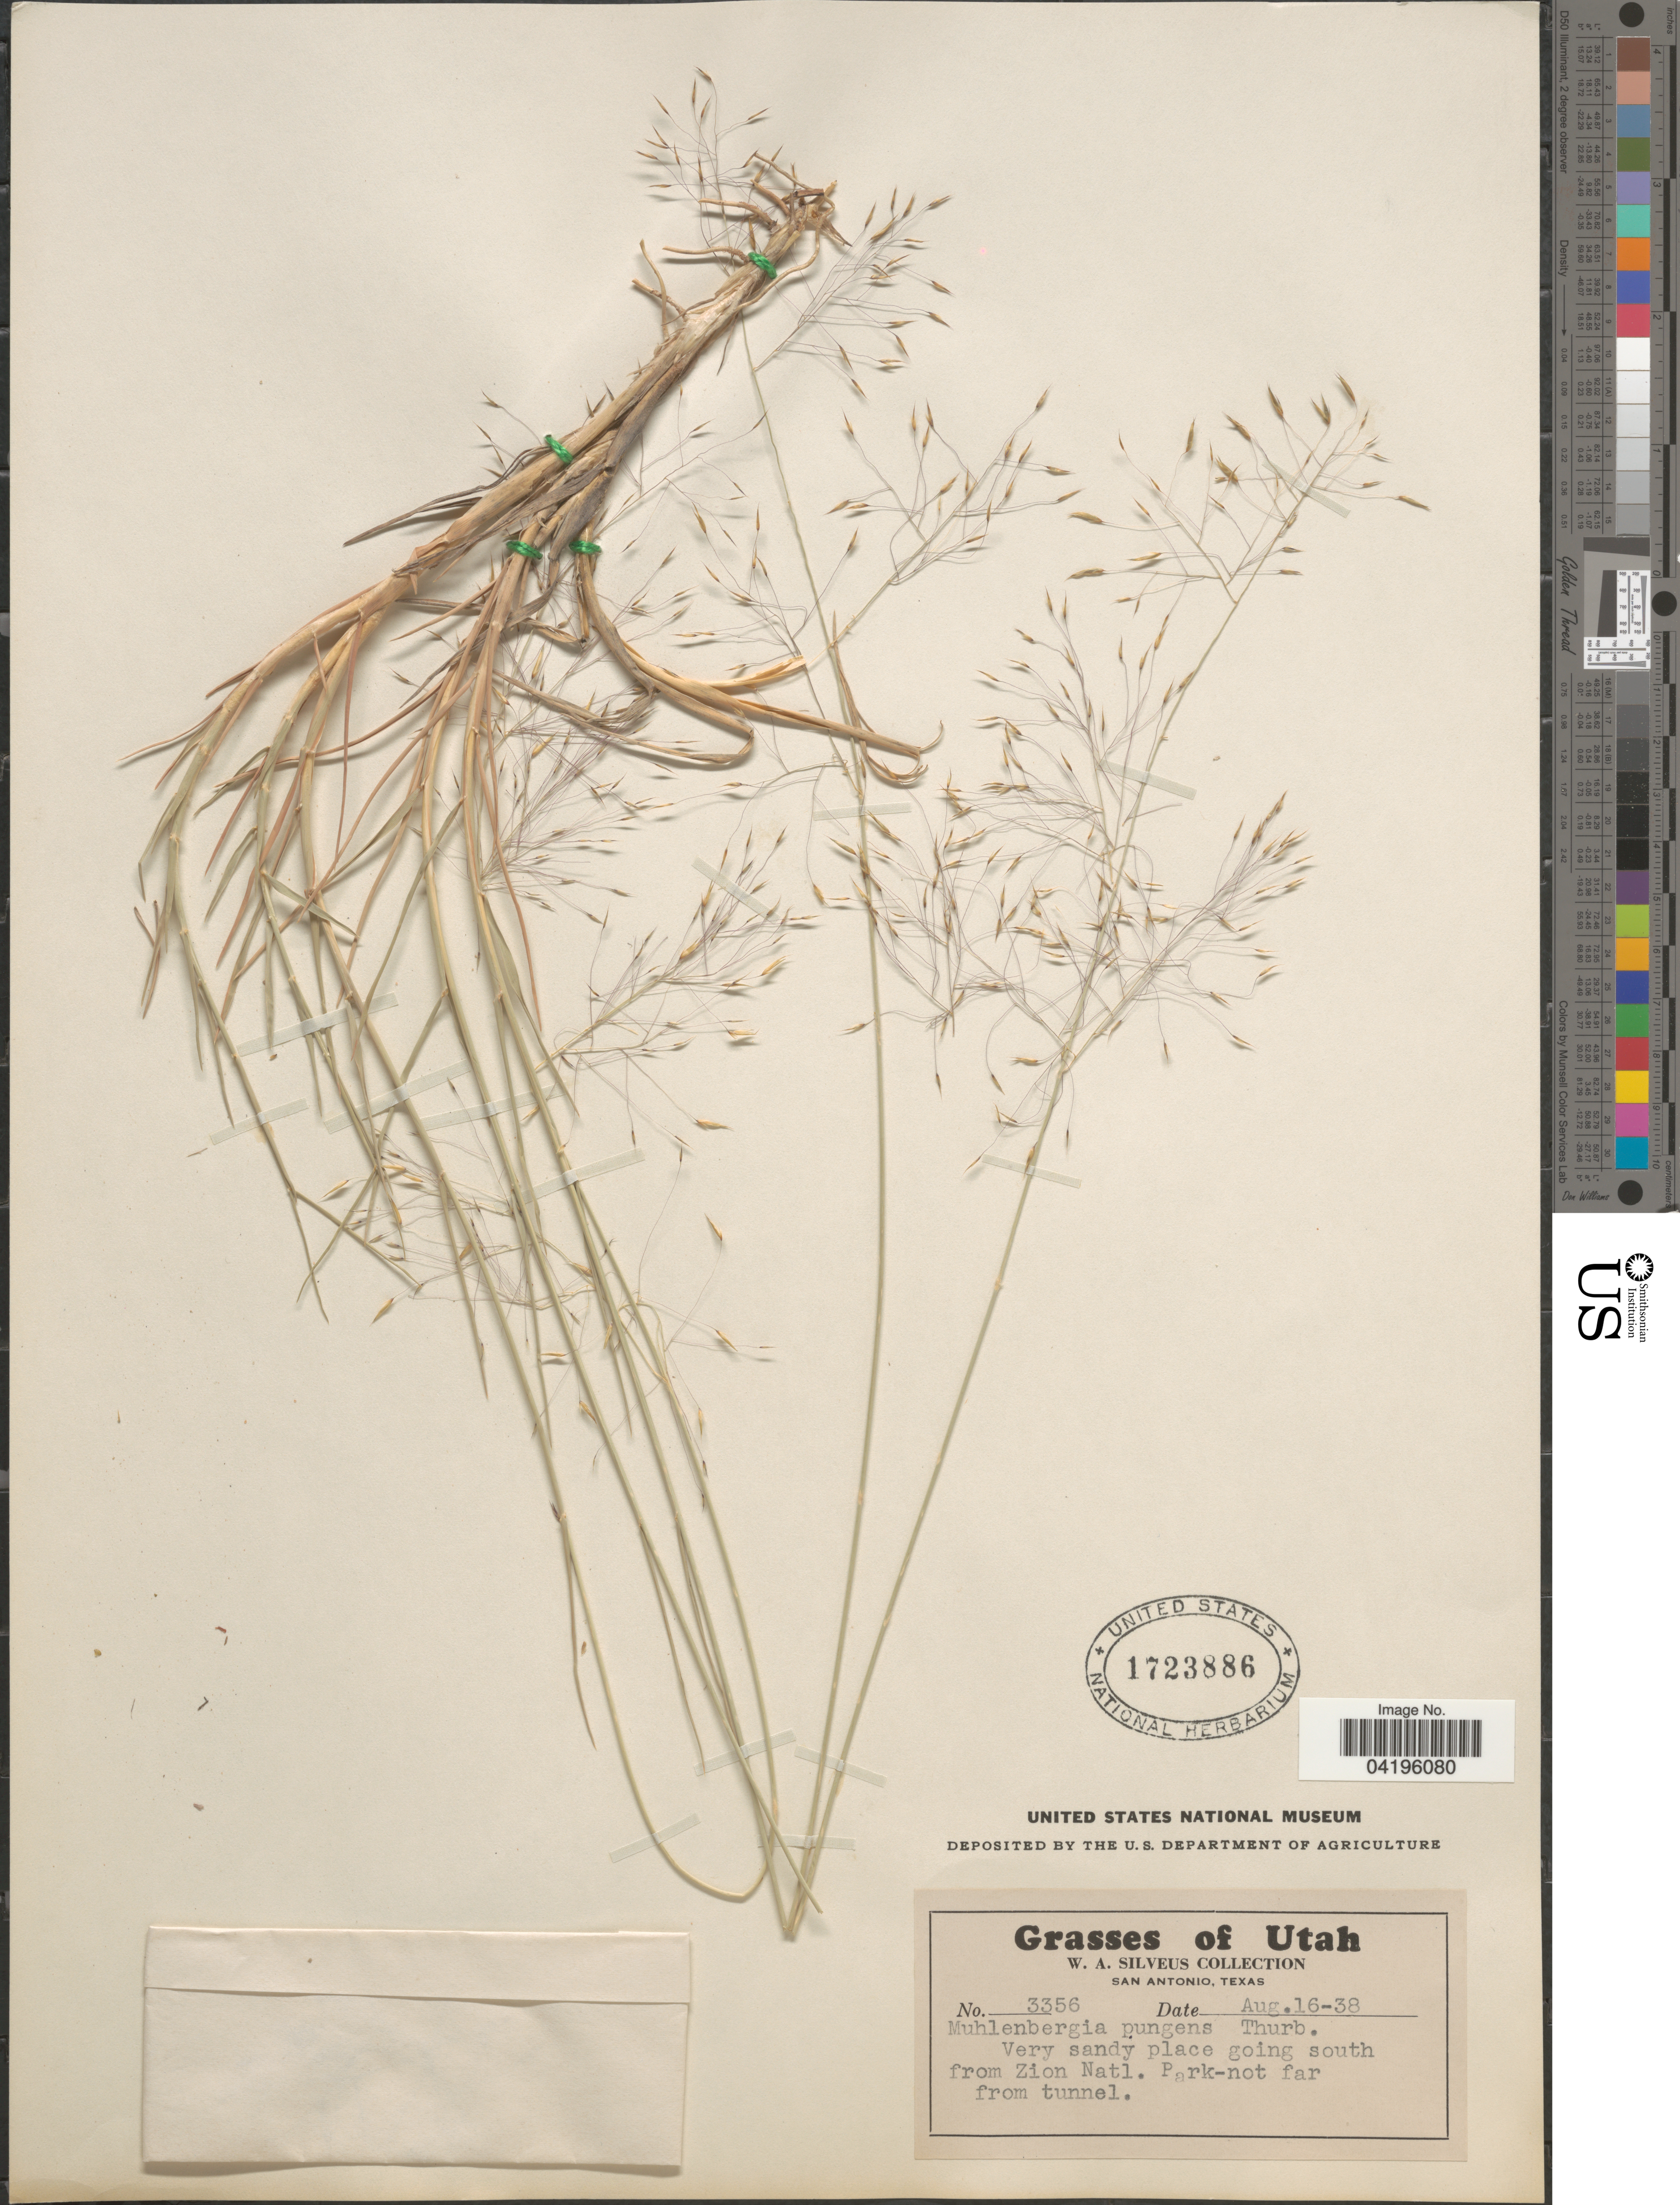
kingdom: Plantae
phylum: Tracheophyta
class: Liliopsida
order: Poales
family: Poaceae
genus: Muhlenbergia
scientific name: Muhlenbergia pungens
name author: Thurb. ex A. Gray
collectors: W. Silveus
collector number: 3356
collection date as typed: Transcribed d/m/y: 16/8/38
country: United States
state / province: Utah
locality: Very sandy place going south from Zion Natl. Park-not far from tunnel.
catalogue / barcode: US 1723886